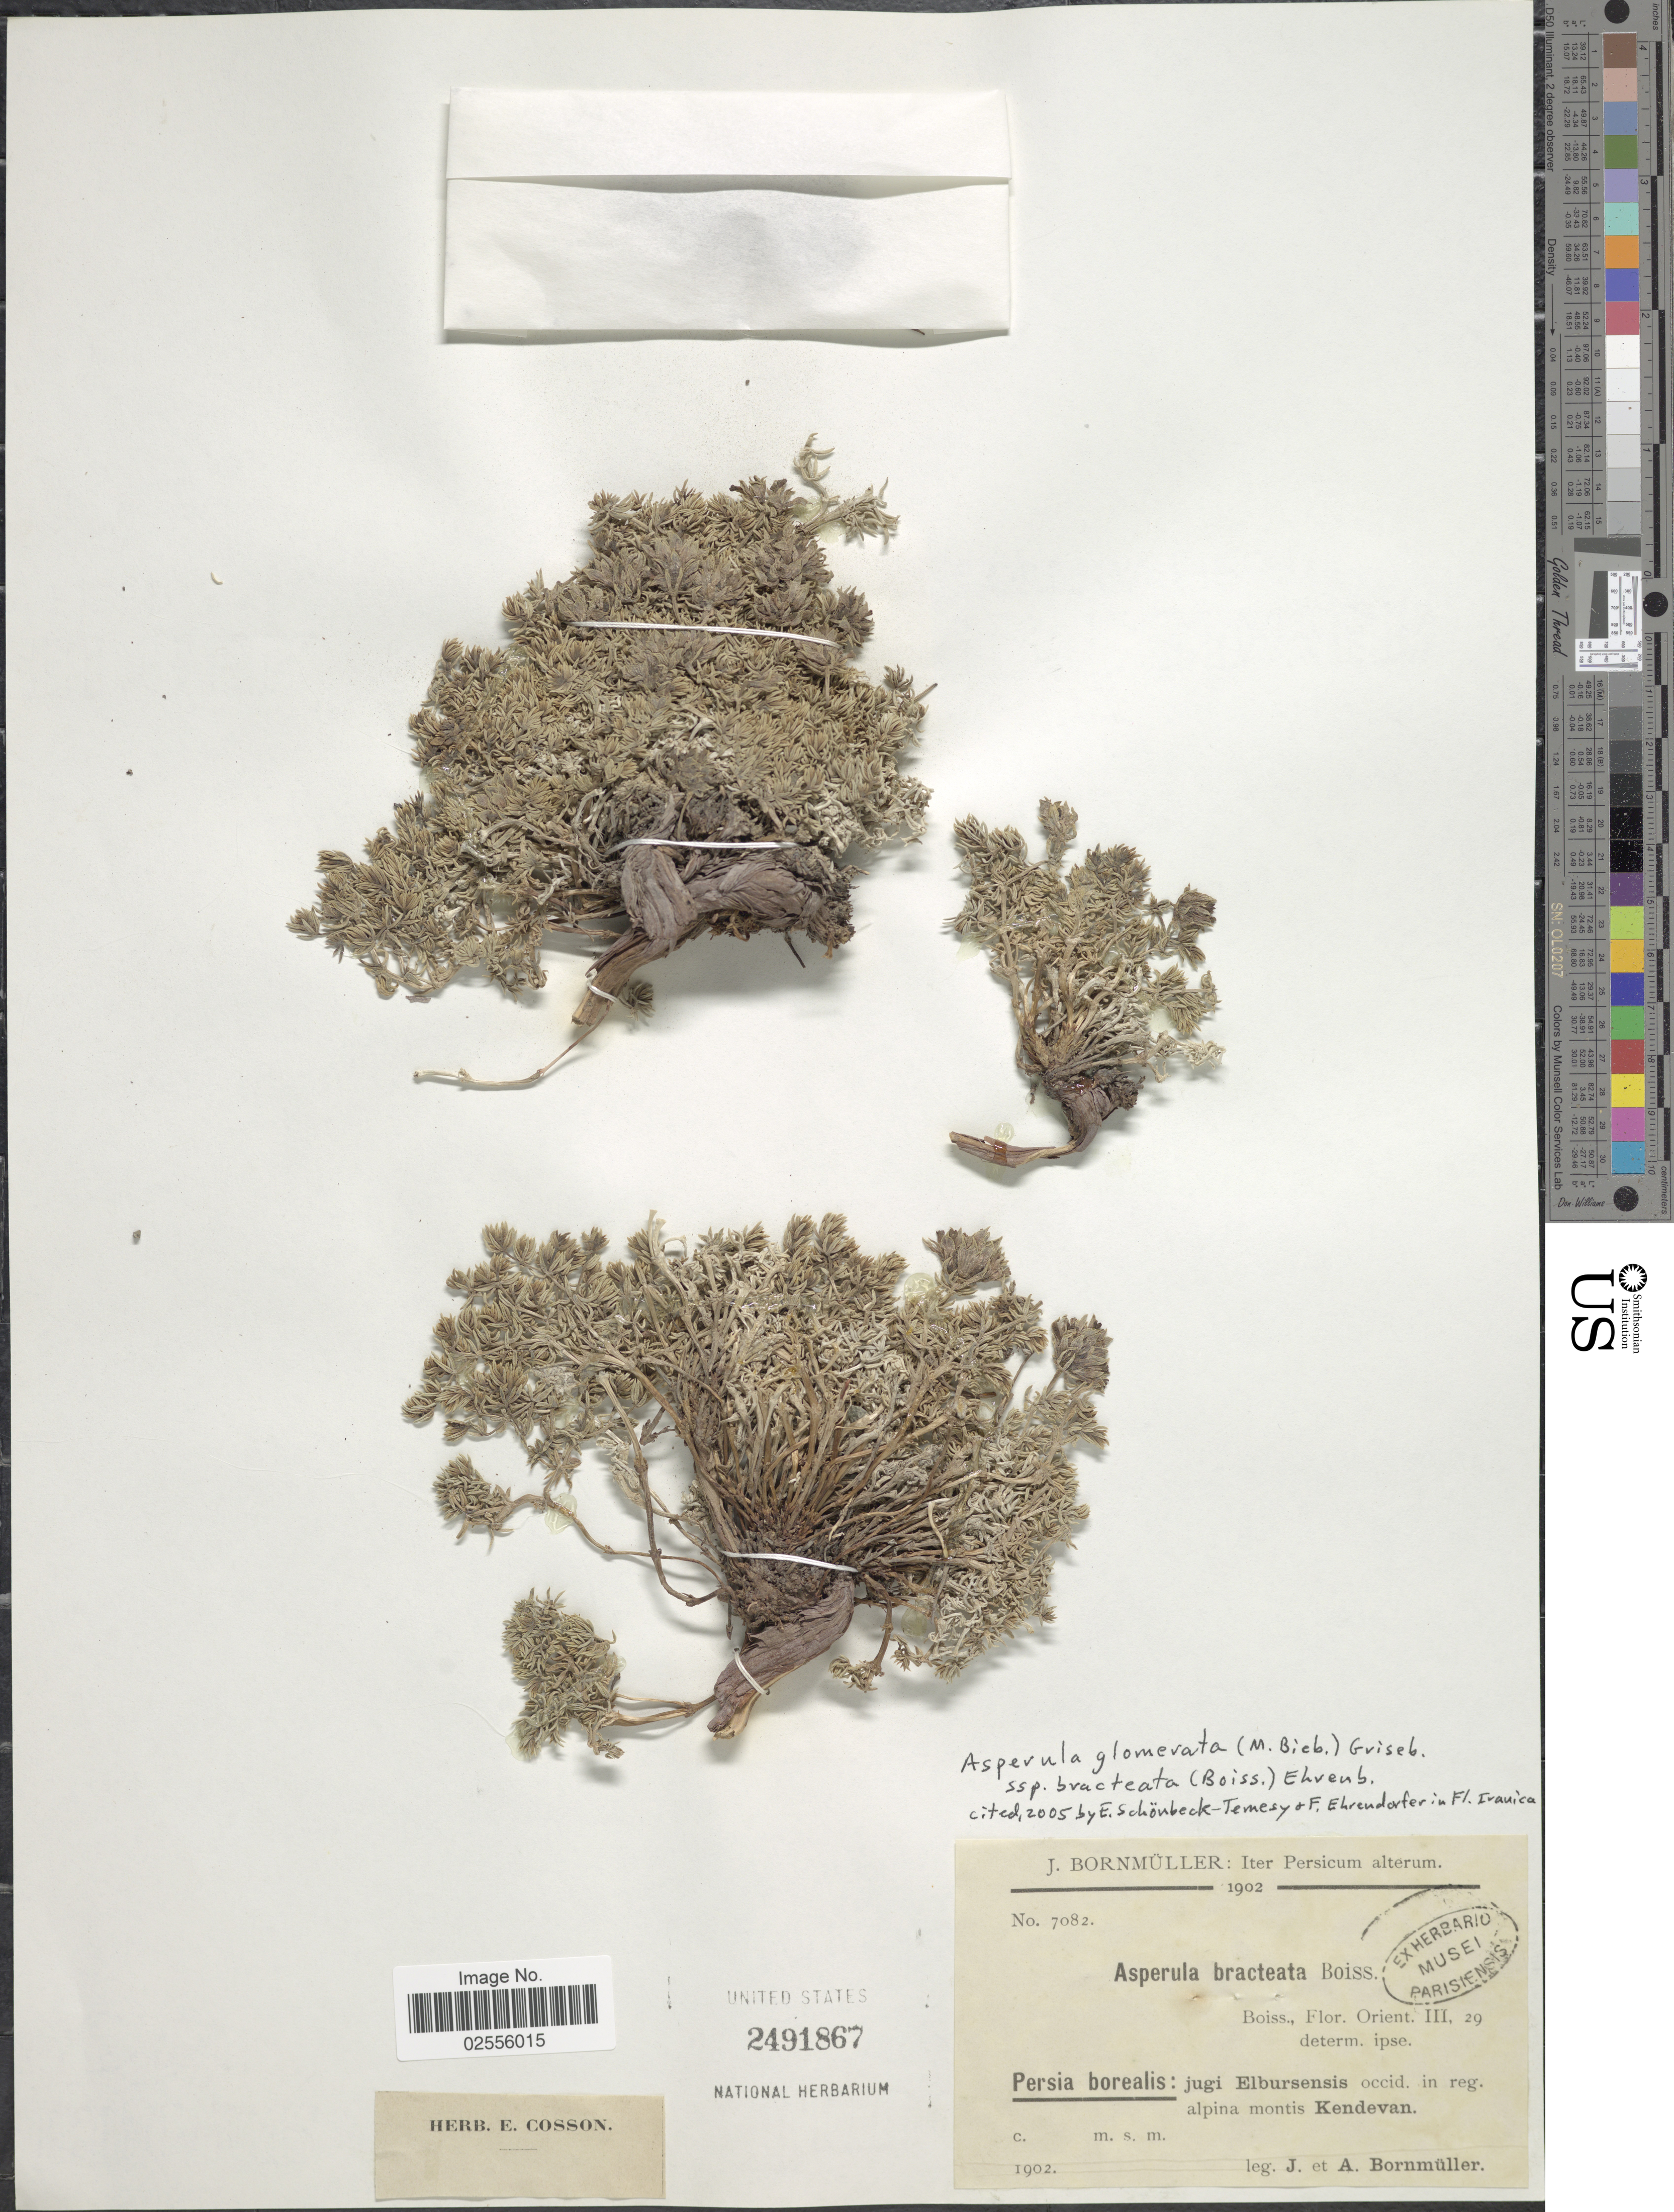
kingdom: Plantae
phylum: Tracheophyta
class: Magnoliopsida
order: Gentianales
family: Rubiaceae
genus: Asperula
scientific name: Asperula glomerata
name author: (M. Bieb.) Griseb.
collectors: J. Bornmüller & A. Bornmüller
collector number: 7082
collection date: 1902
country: Iran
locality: Iter Persicum alterum, Persia borealis: jugi Elbursensis occid. in reg. alpina montis Kendevan.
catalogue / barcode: US 2491867